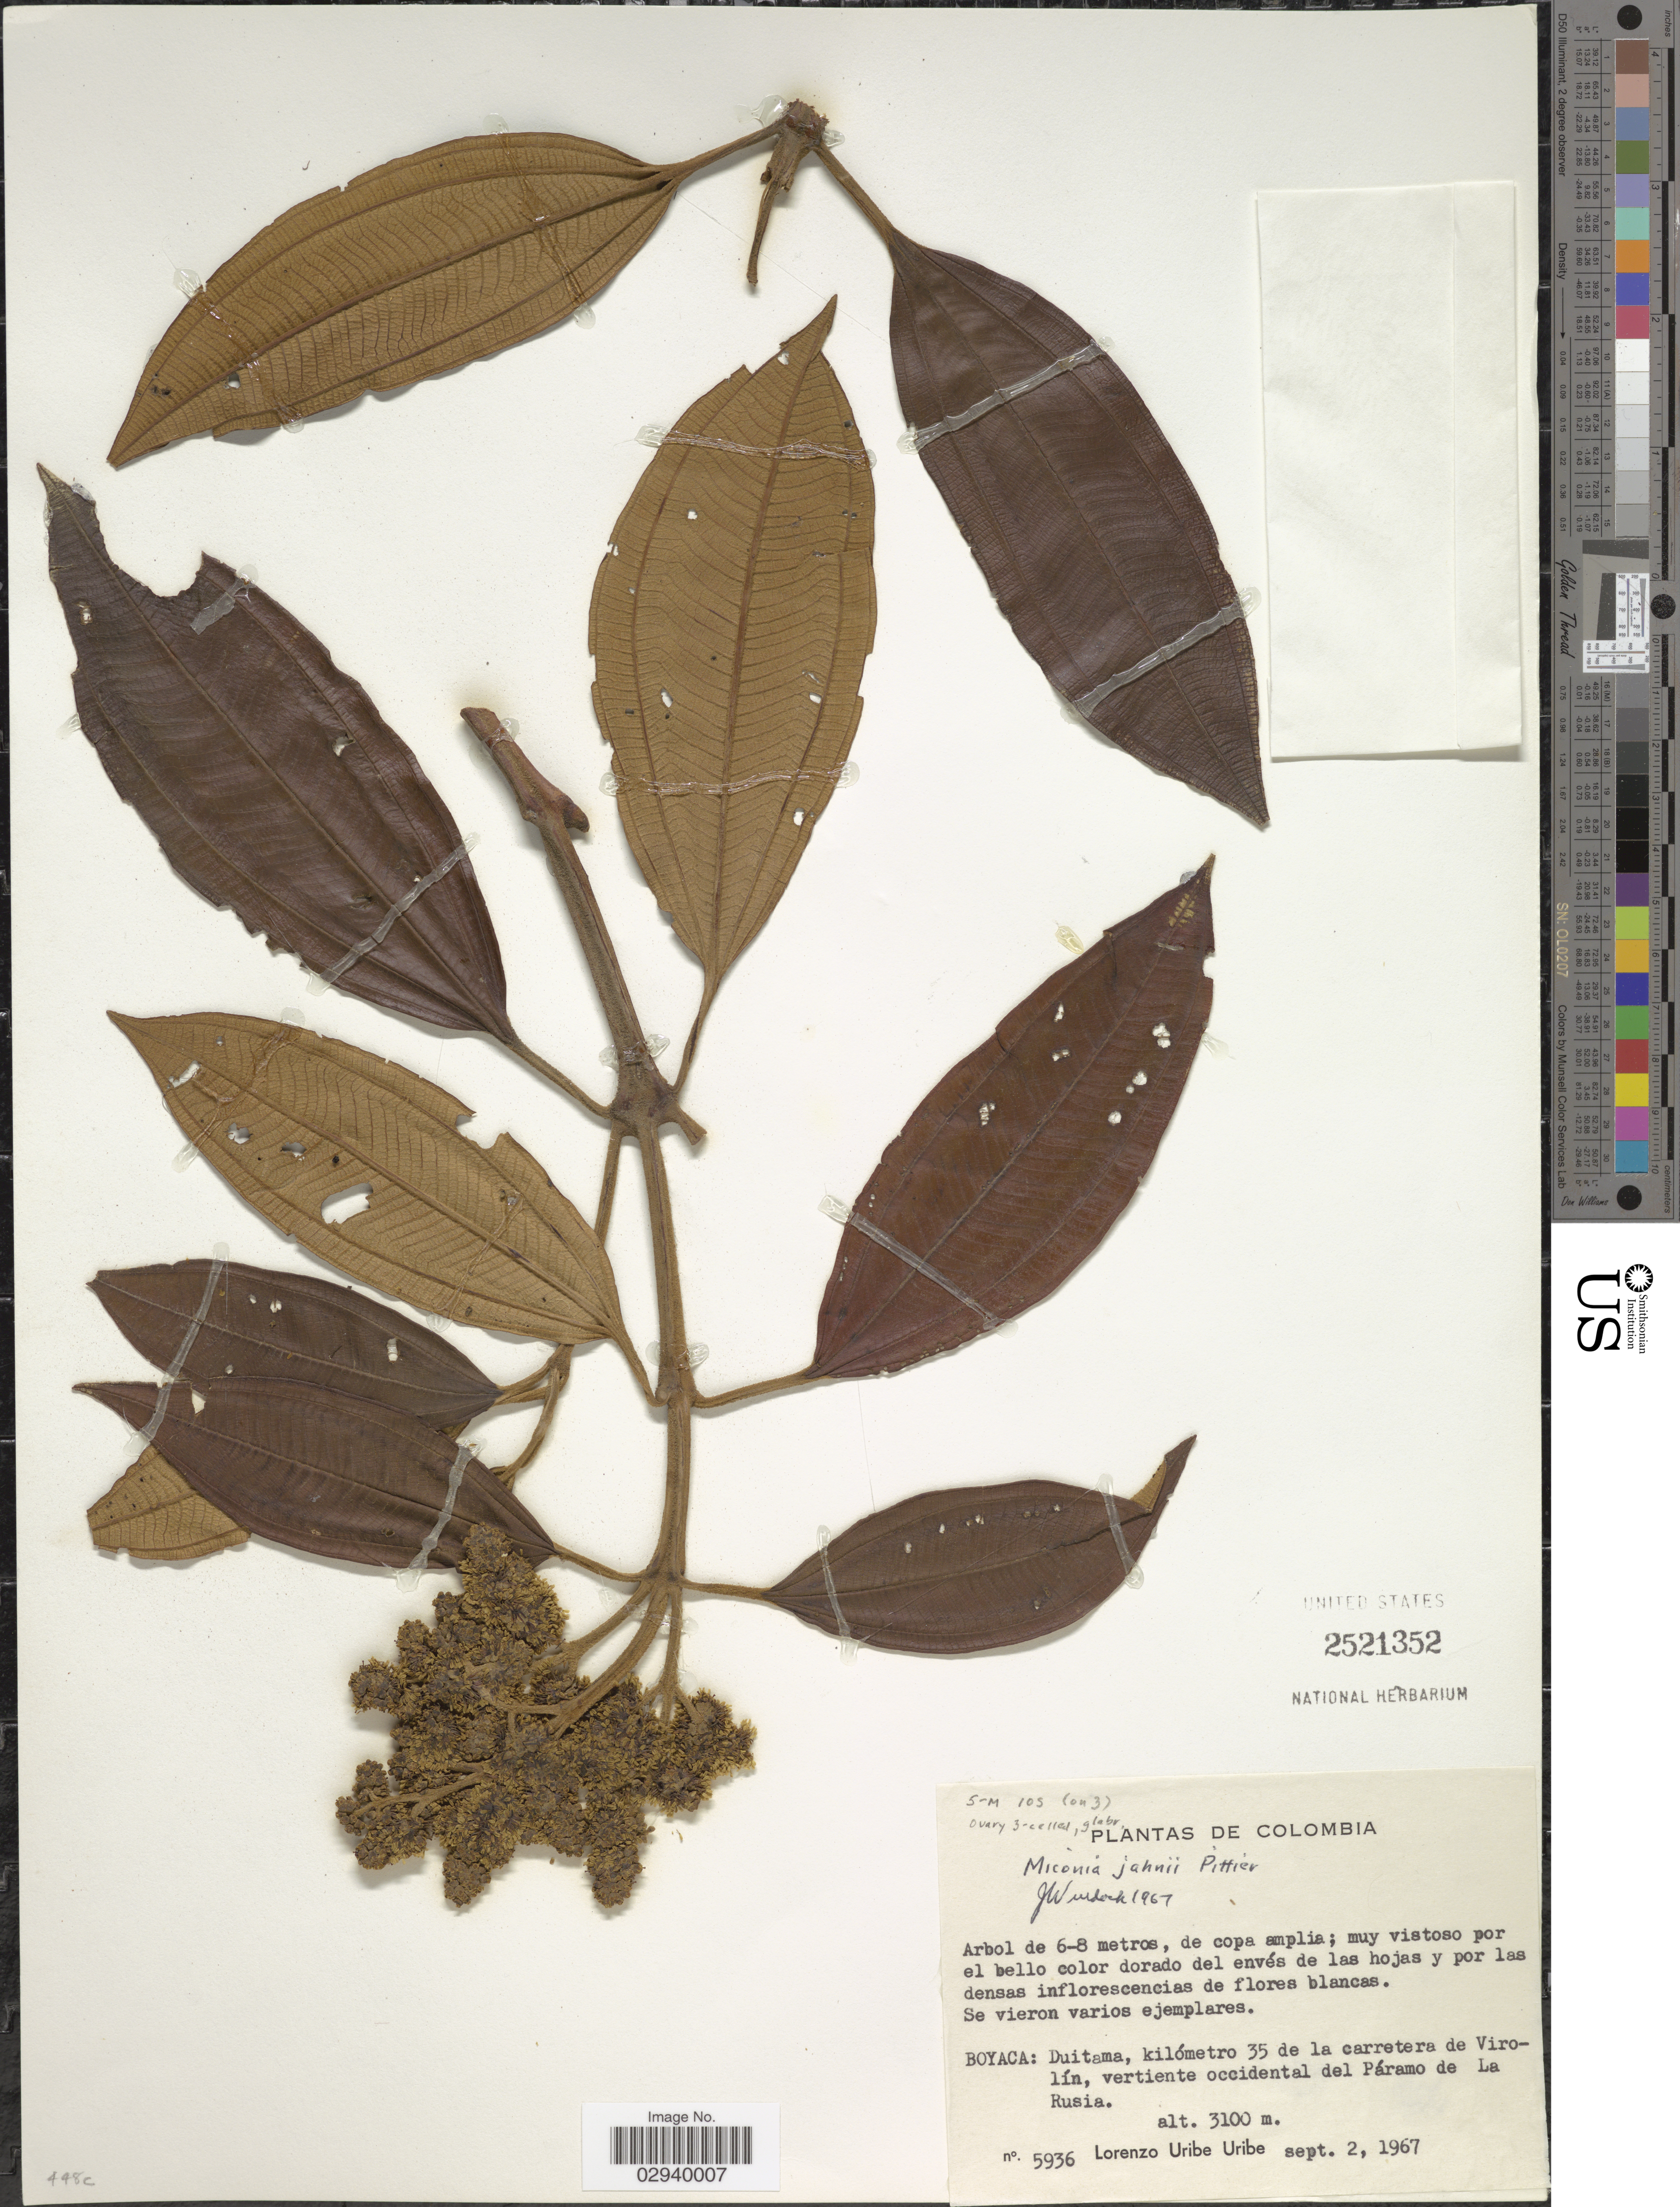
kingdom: Plantae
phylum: Tracheophyta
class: Magnoliopsida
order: Myrtales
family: Melastomataceae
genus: Miconia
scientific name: Miconia jahnii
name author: Pittier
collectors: L. Uribe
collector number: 5936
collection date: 1967-09-02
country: Colombia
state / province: Boyacá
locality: Duitama, kilómetro 35 de la carretera de Virolín, vertiente occidental del Páramo de La Rusia.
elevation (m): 3100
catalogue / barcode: US 2521352